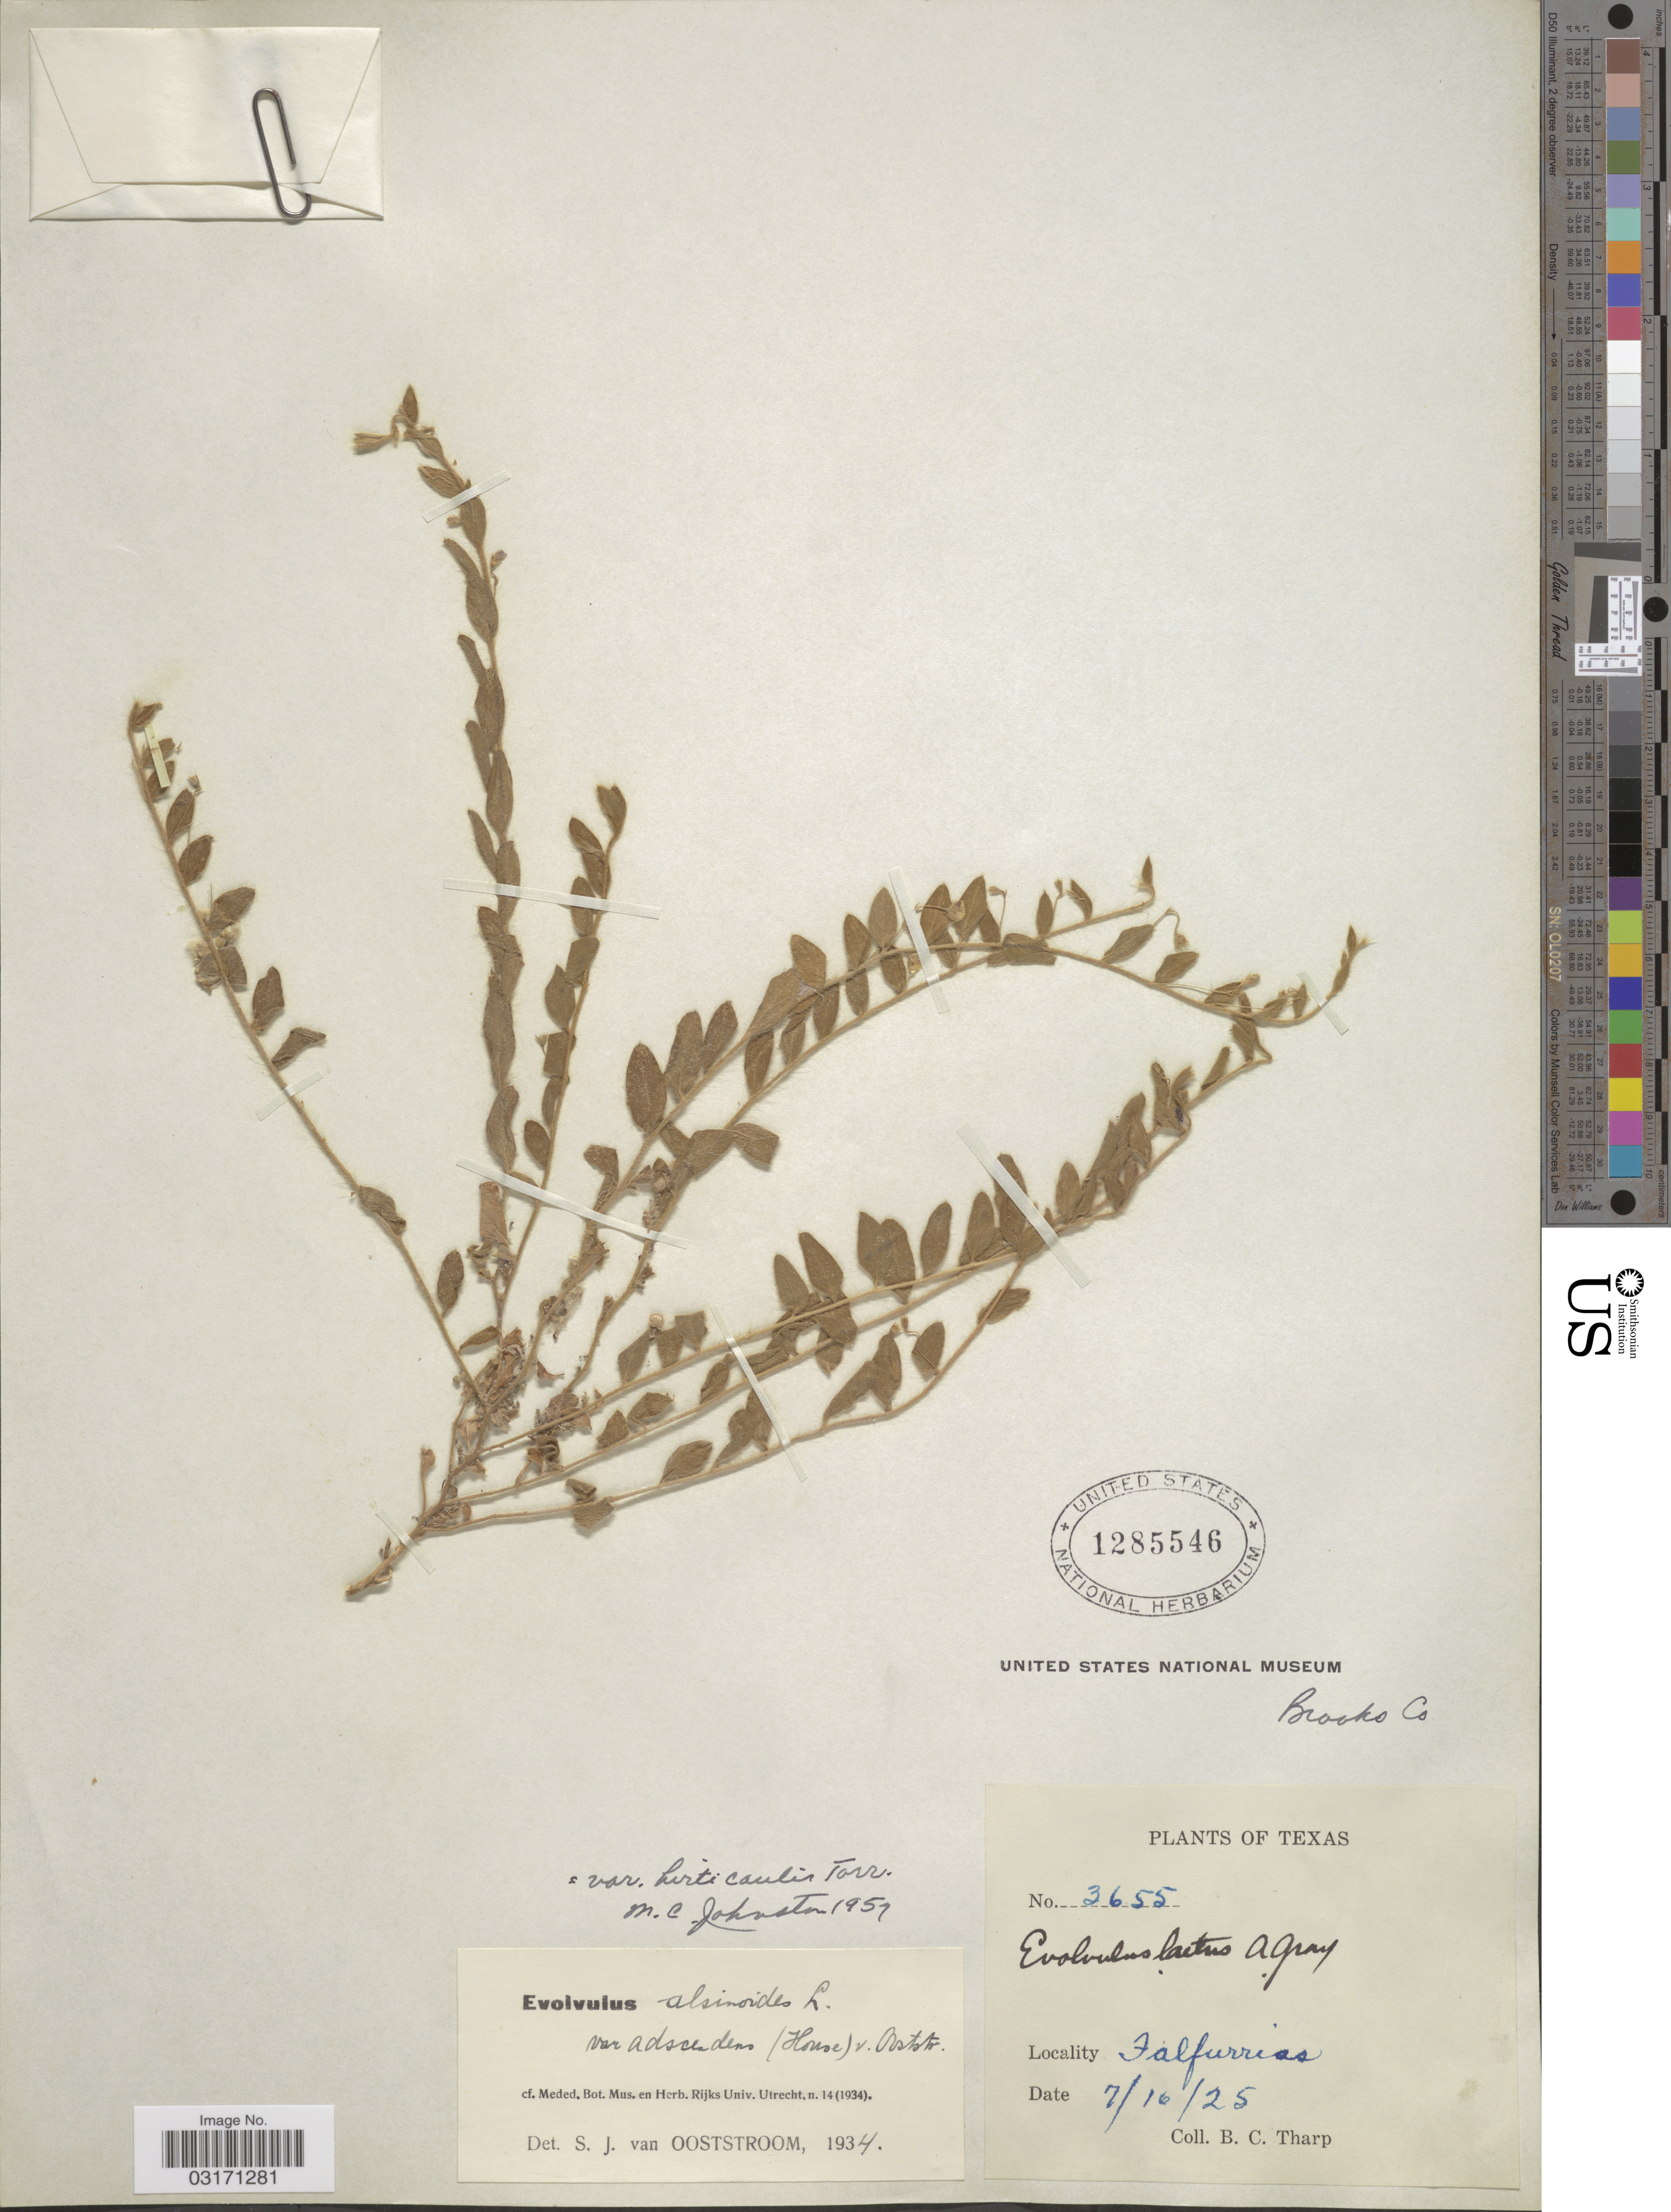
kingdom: Plantae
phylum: Tracheophyta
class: Magnoliopsida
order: Solanales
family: Convolvulaceae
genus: Evolvulus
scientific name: Evolvulus alsinoides var. hirticaulis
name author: Torr.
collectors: B. C. Tharp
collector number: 3655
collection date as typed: Transcribed d/m/y: 16/7/25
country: United States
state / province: Texas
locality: Falfurrias.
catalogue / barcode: US 1285546